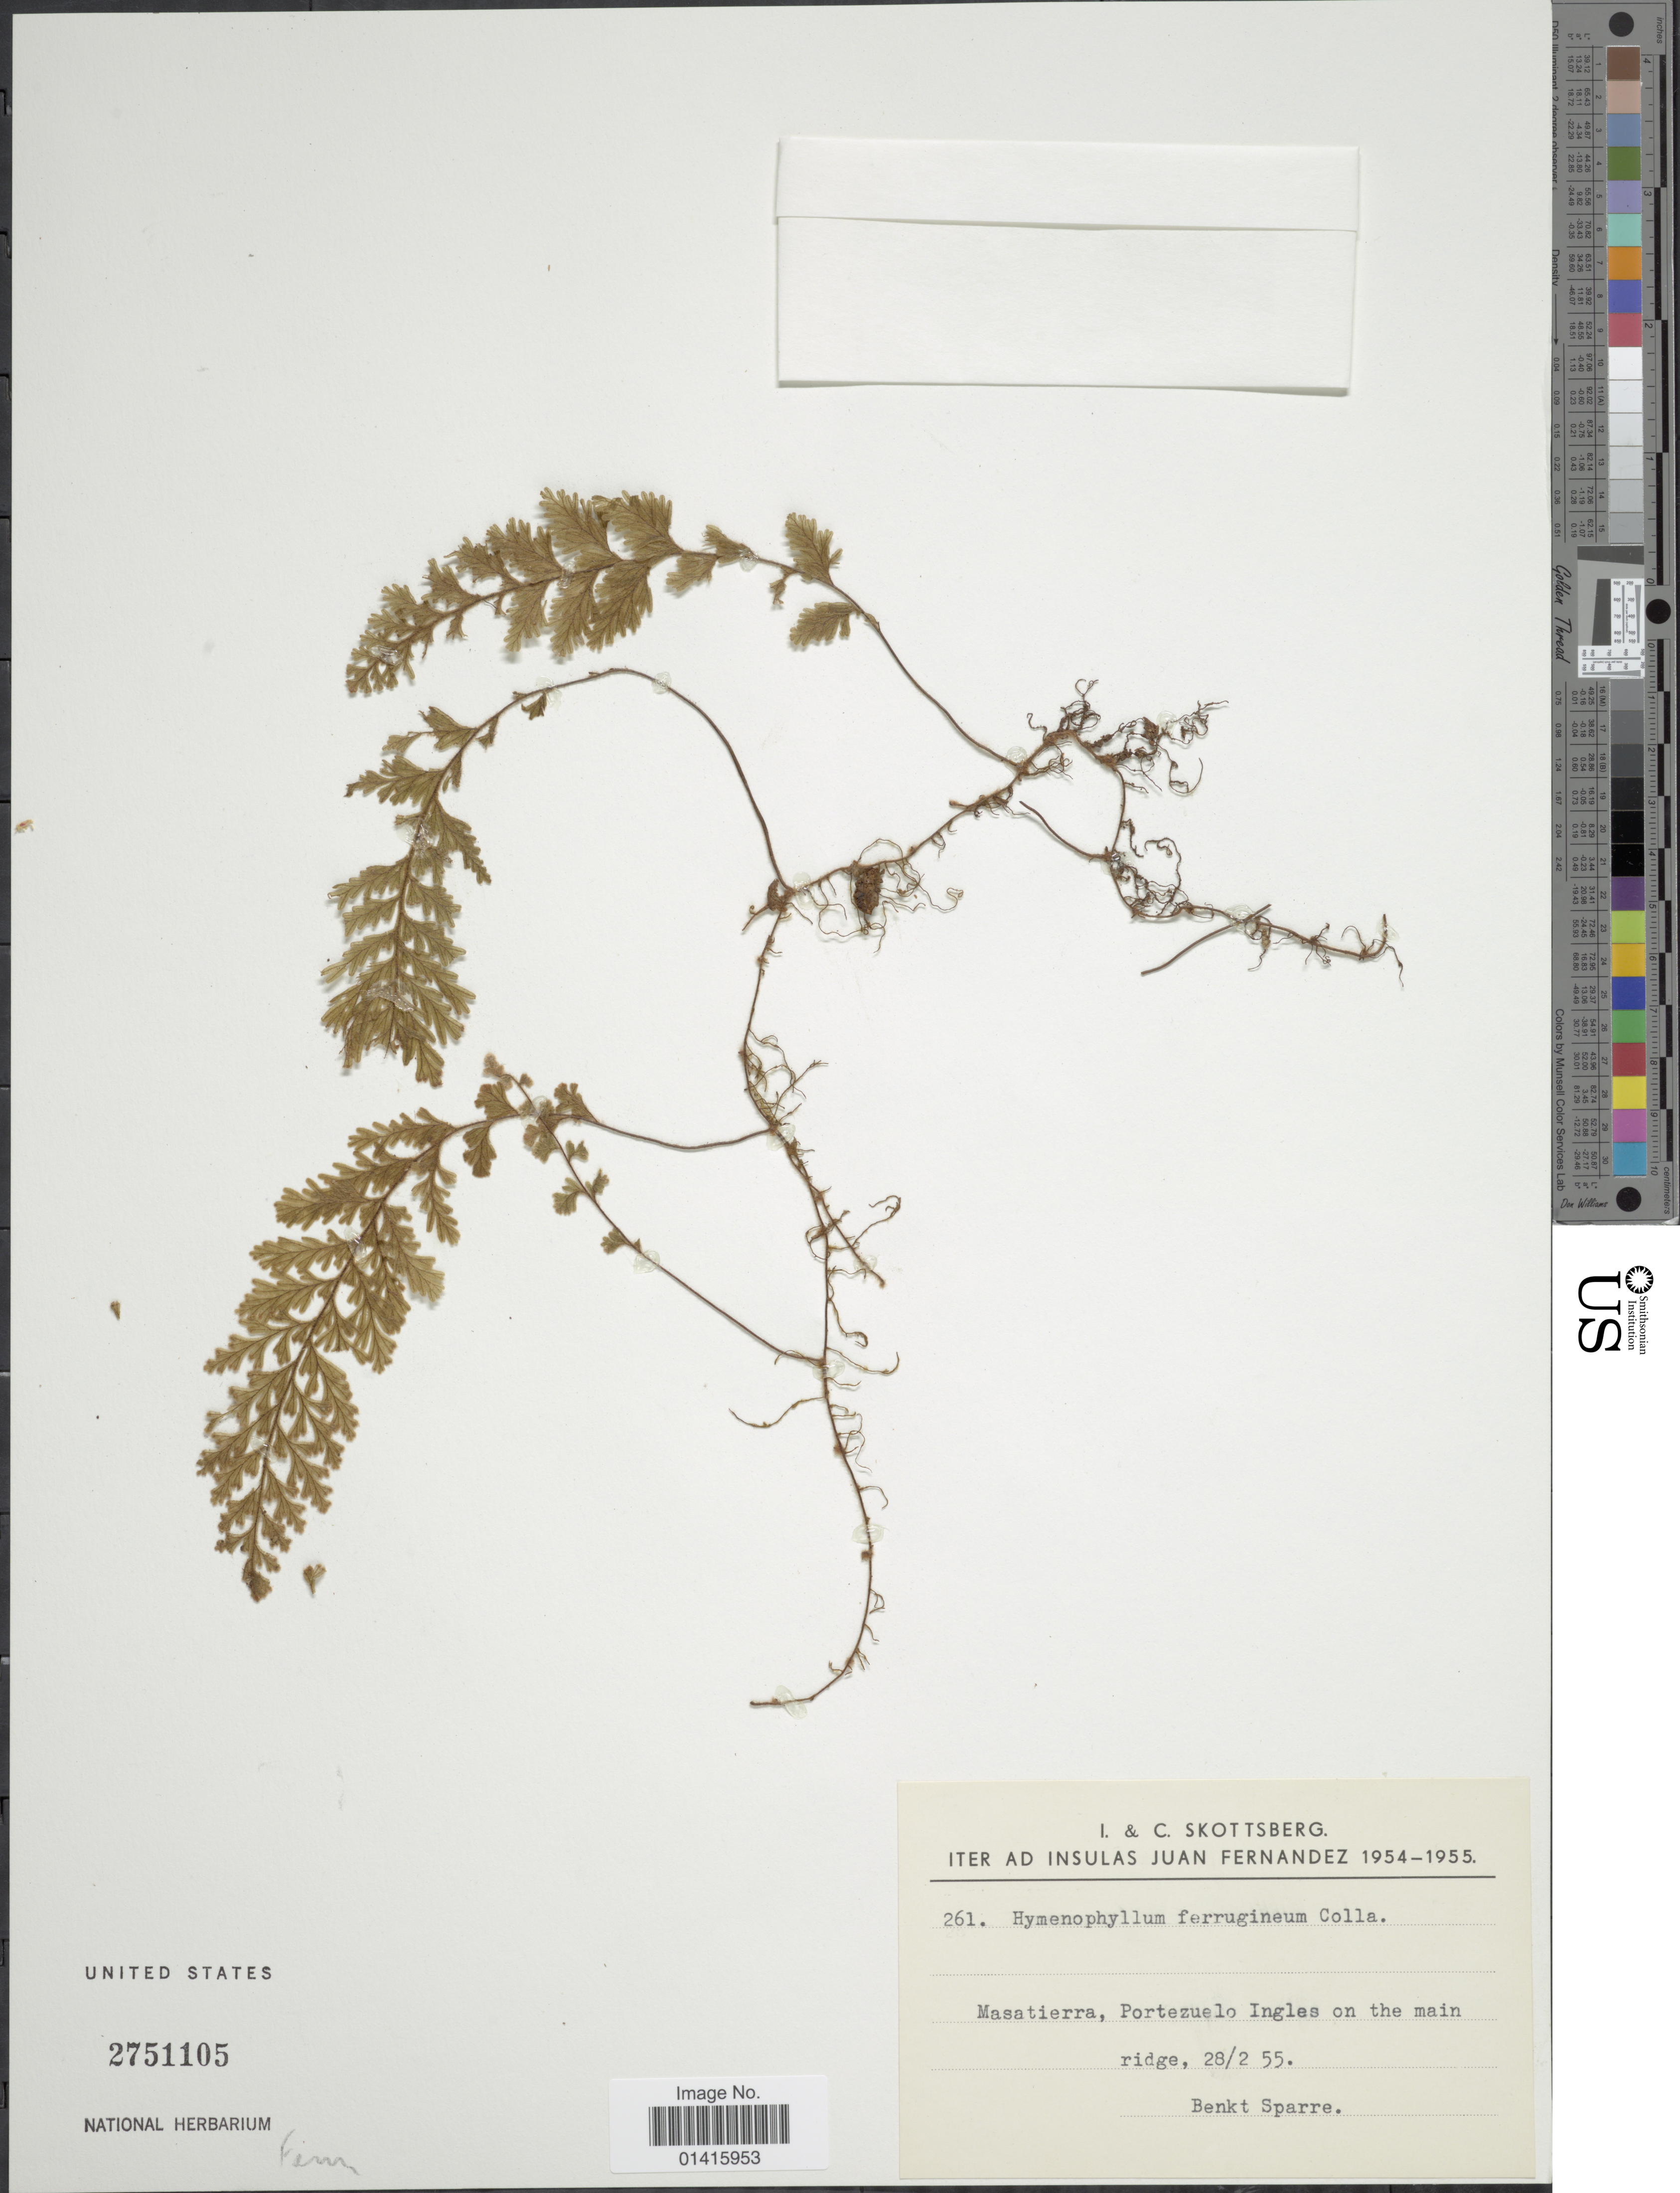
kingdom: Plantae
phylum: Tracheophyta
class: Polypodiopsida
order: Hymenophyllales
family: Hymenophyllaceae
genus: Hymenophyllum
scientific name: Hymenophyllum ferrugineum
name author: Colla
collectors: B. Sparre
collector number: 261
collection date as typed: Transcribed d/m/y: 28/2/55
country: Chile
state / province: Valparaíso (V)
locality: Iter ad insulas Juan Fernandez, Masatierra, Portezuelo Ingles on the main ridge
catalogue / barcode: US 2751105